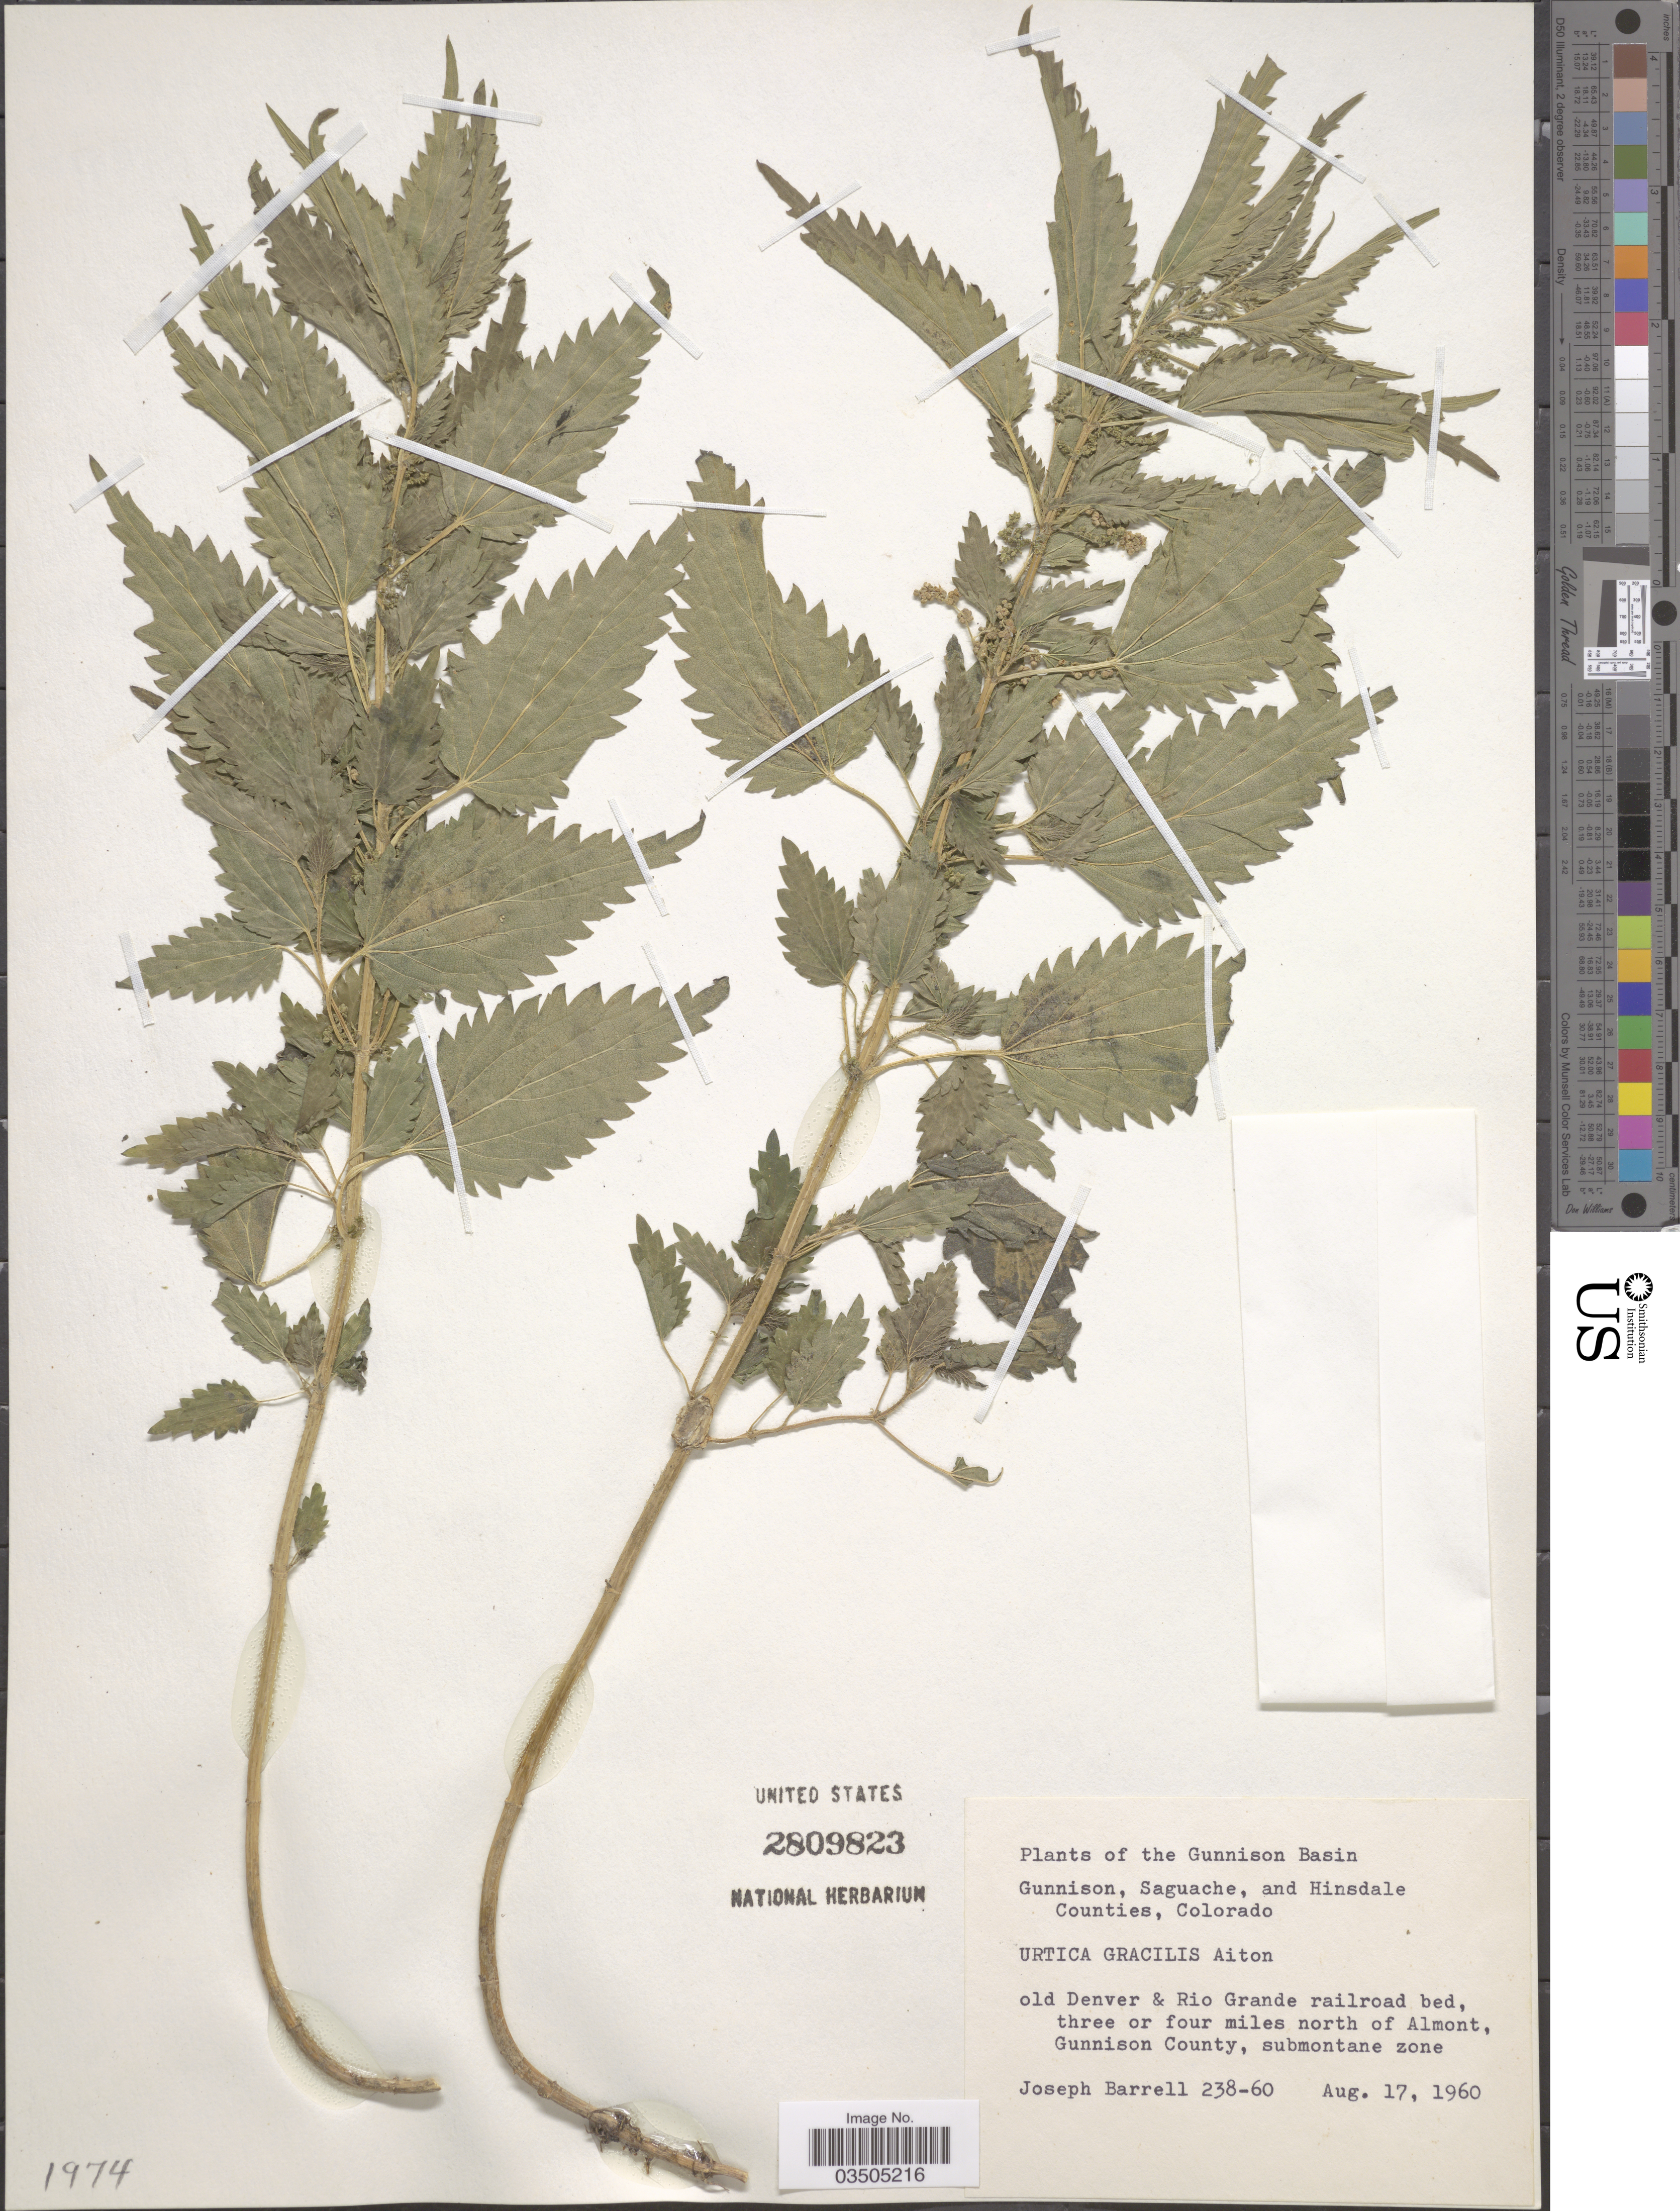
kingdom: Plantae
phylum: Tracheophyta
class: Magnoliopsida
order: Rosales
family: Urticaceae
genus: Urtica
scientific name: Urtica dioica subsp. gracilis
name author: L.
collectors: J. Barrell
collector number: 238-60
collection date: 1960-08-17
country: United States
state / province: Colorado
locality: The Gunnison Basin. Old Denver & Rio Grande railroad bed, three or four miles north of Almont, Gunnison County.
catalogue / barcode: US 2809823